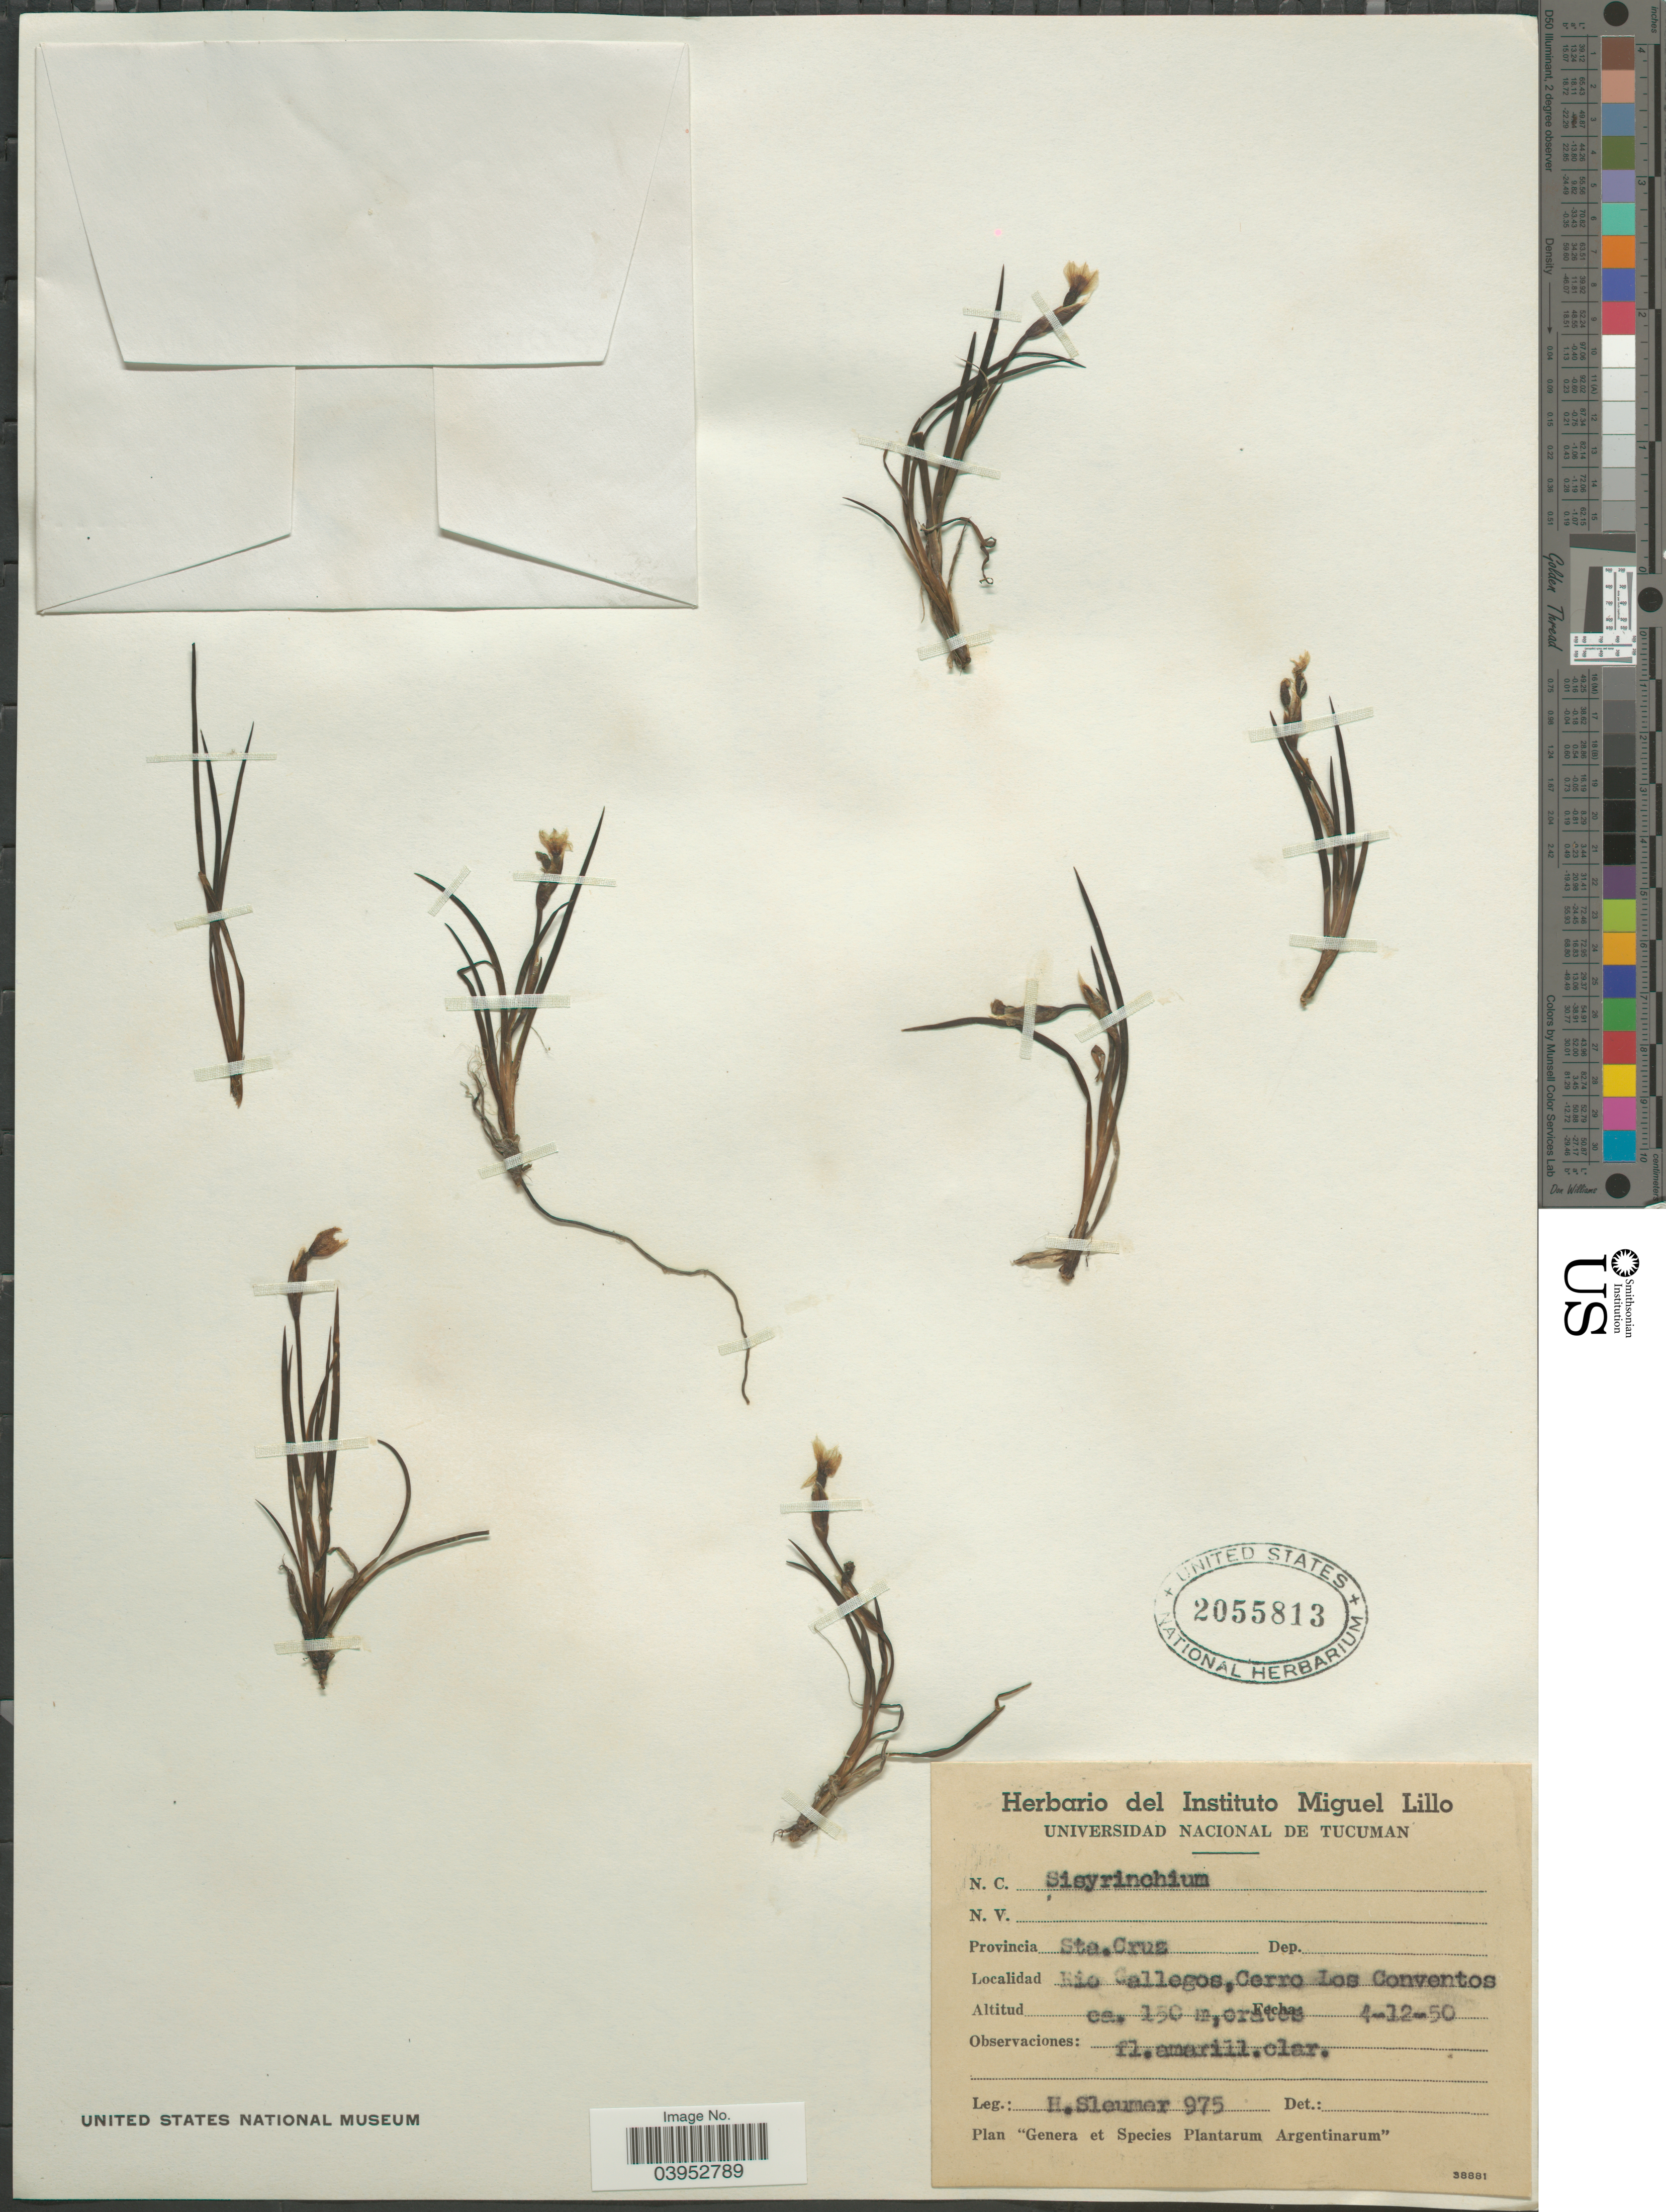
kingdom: Plantae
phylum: Tracheophyta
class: Liliopsida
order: Asparagales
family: Iridaceae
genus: Sisyrinchium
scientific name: Sisyrinchium sp.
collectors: H. O. Sleumer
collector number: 975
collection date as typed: Transcribed d/m/y: 4/12/50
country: Argentina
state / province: Santa Cruz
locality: Sta. Cruz. Rio Callegos, Cerro Los Conventos.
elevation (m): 150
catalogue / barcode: US 2055813